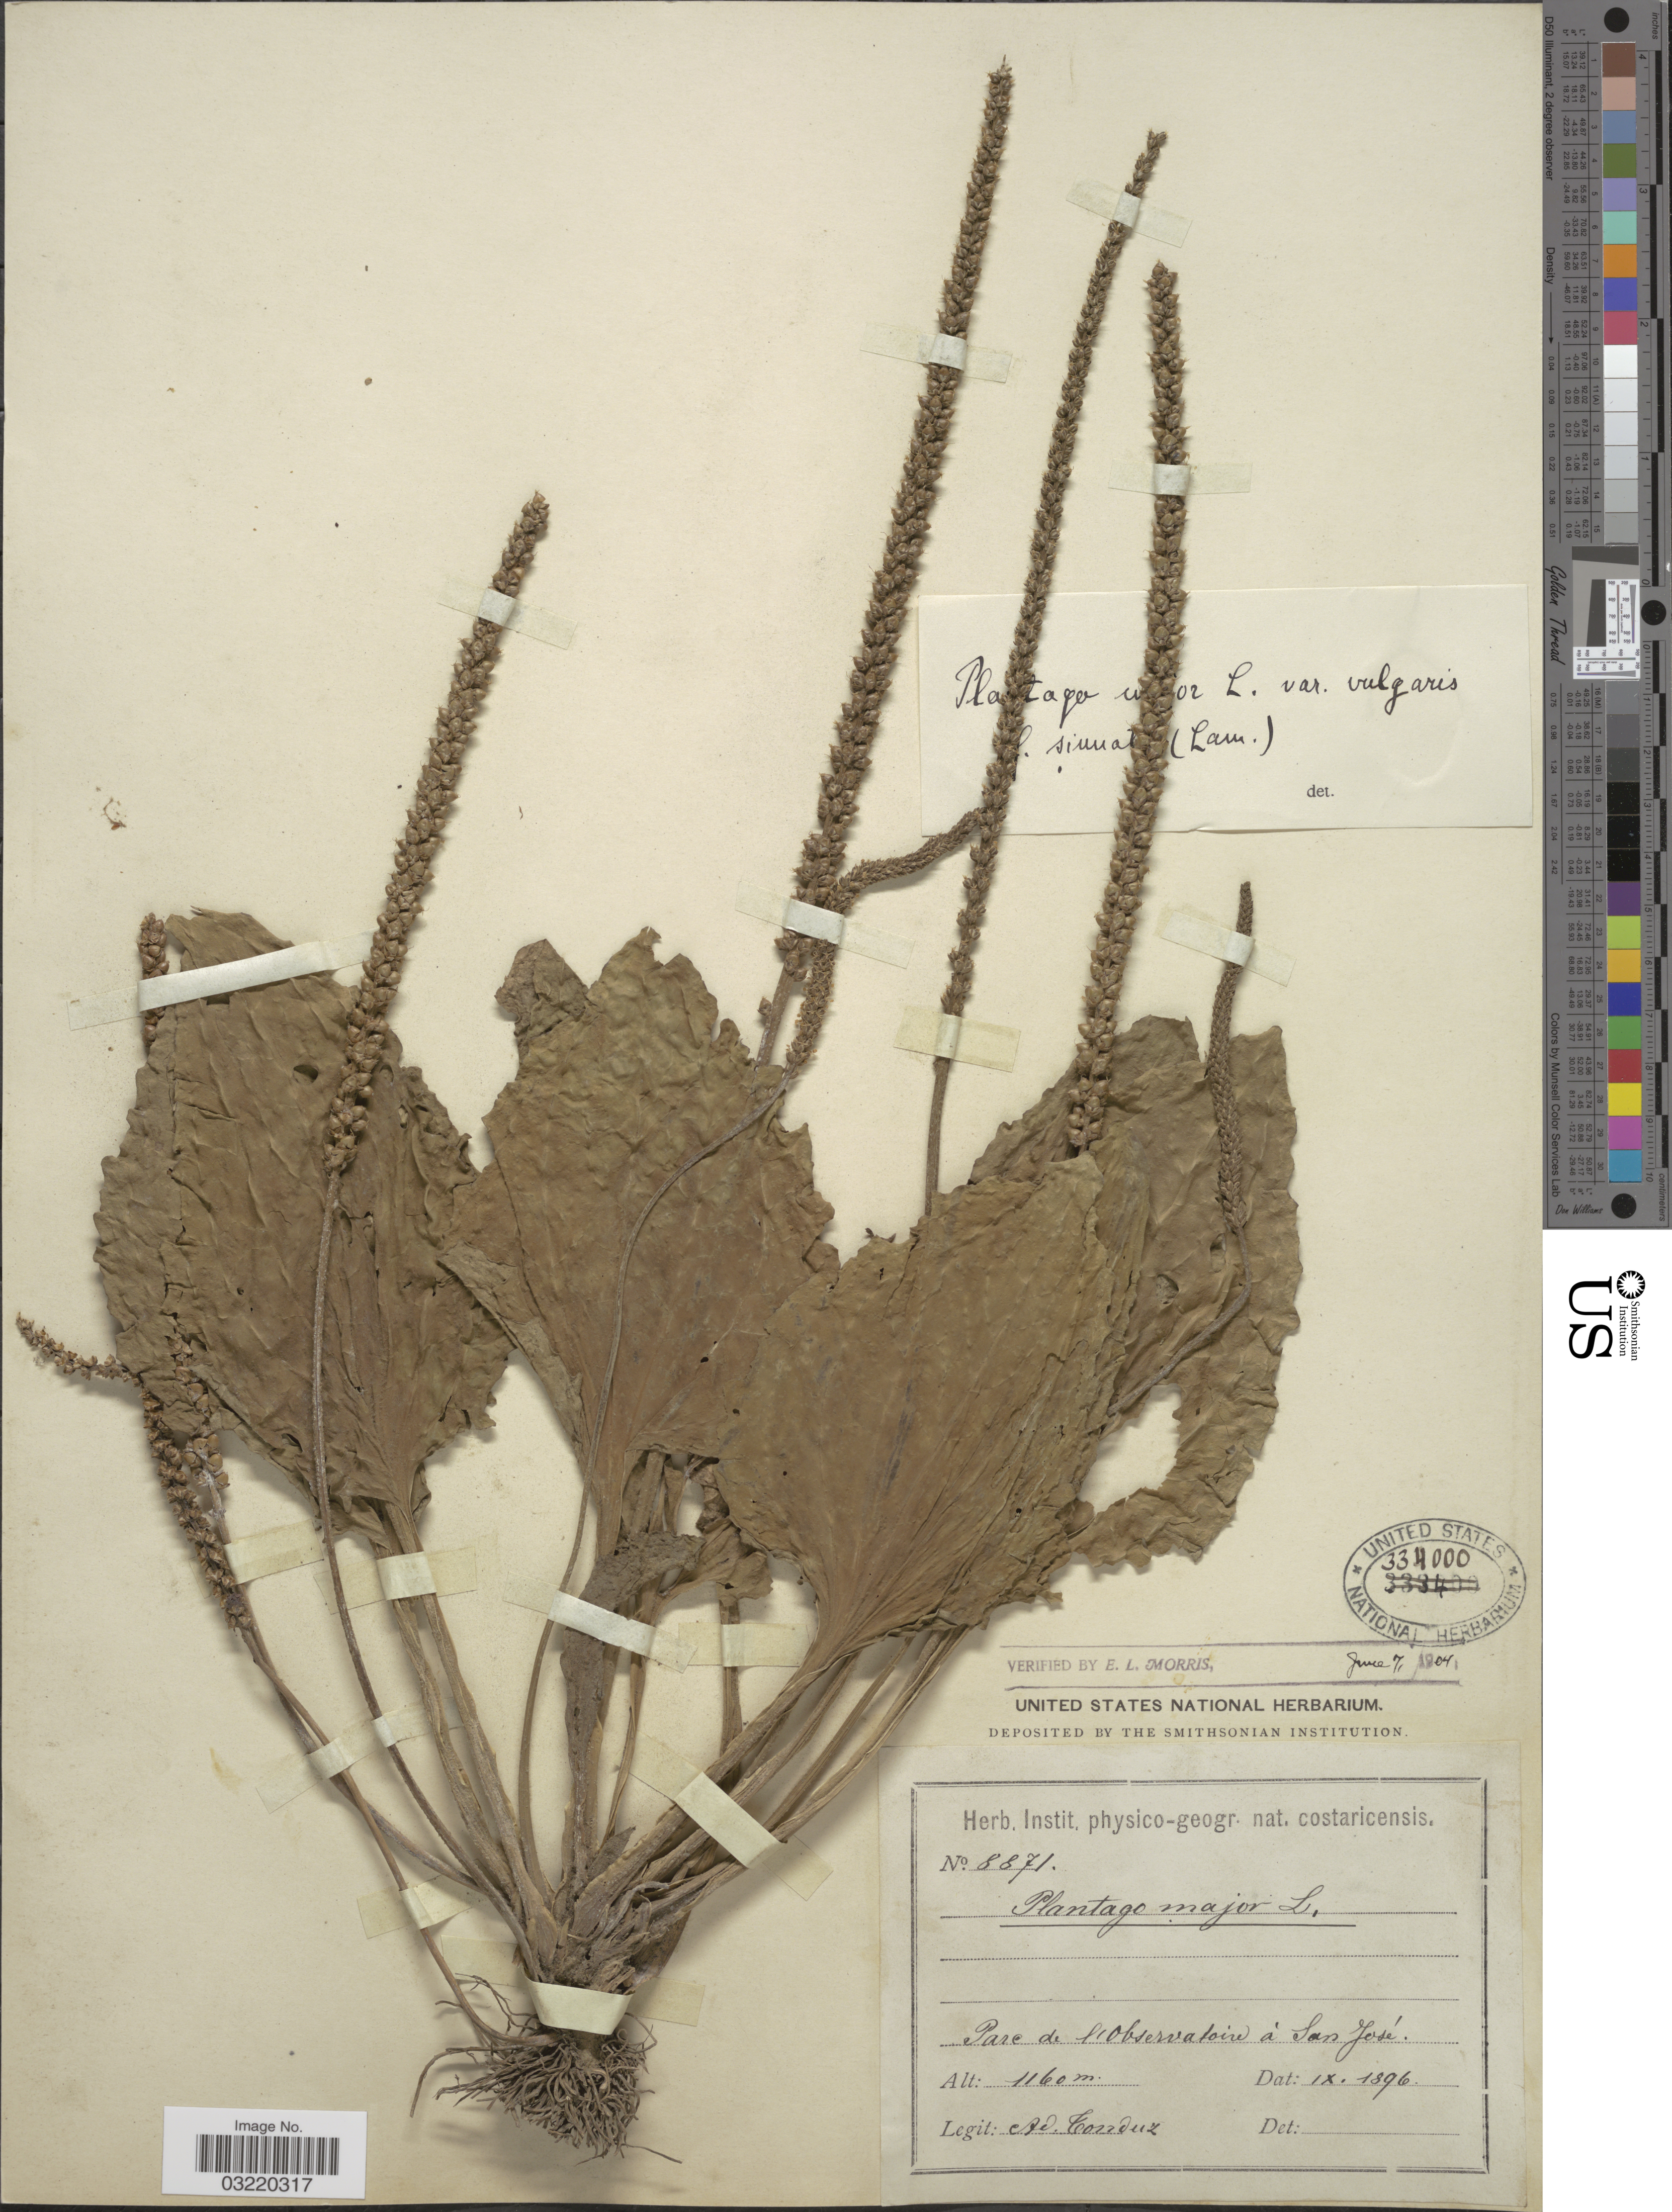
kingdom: Plantae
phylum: Tracheophyta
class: Magnoliopsida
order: Lamiales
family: Plantaginaceae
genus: Plantago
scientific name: Plantago major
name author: L.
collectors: A. Tonduz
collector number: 8871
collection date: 1896-09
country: Costa Rica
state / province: San José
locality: Parc de l'observatoire à San José.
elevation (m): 1160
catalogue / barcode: US 334000